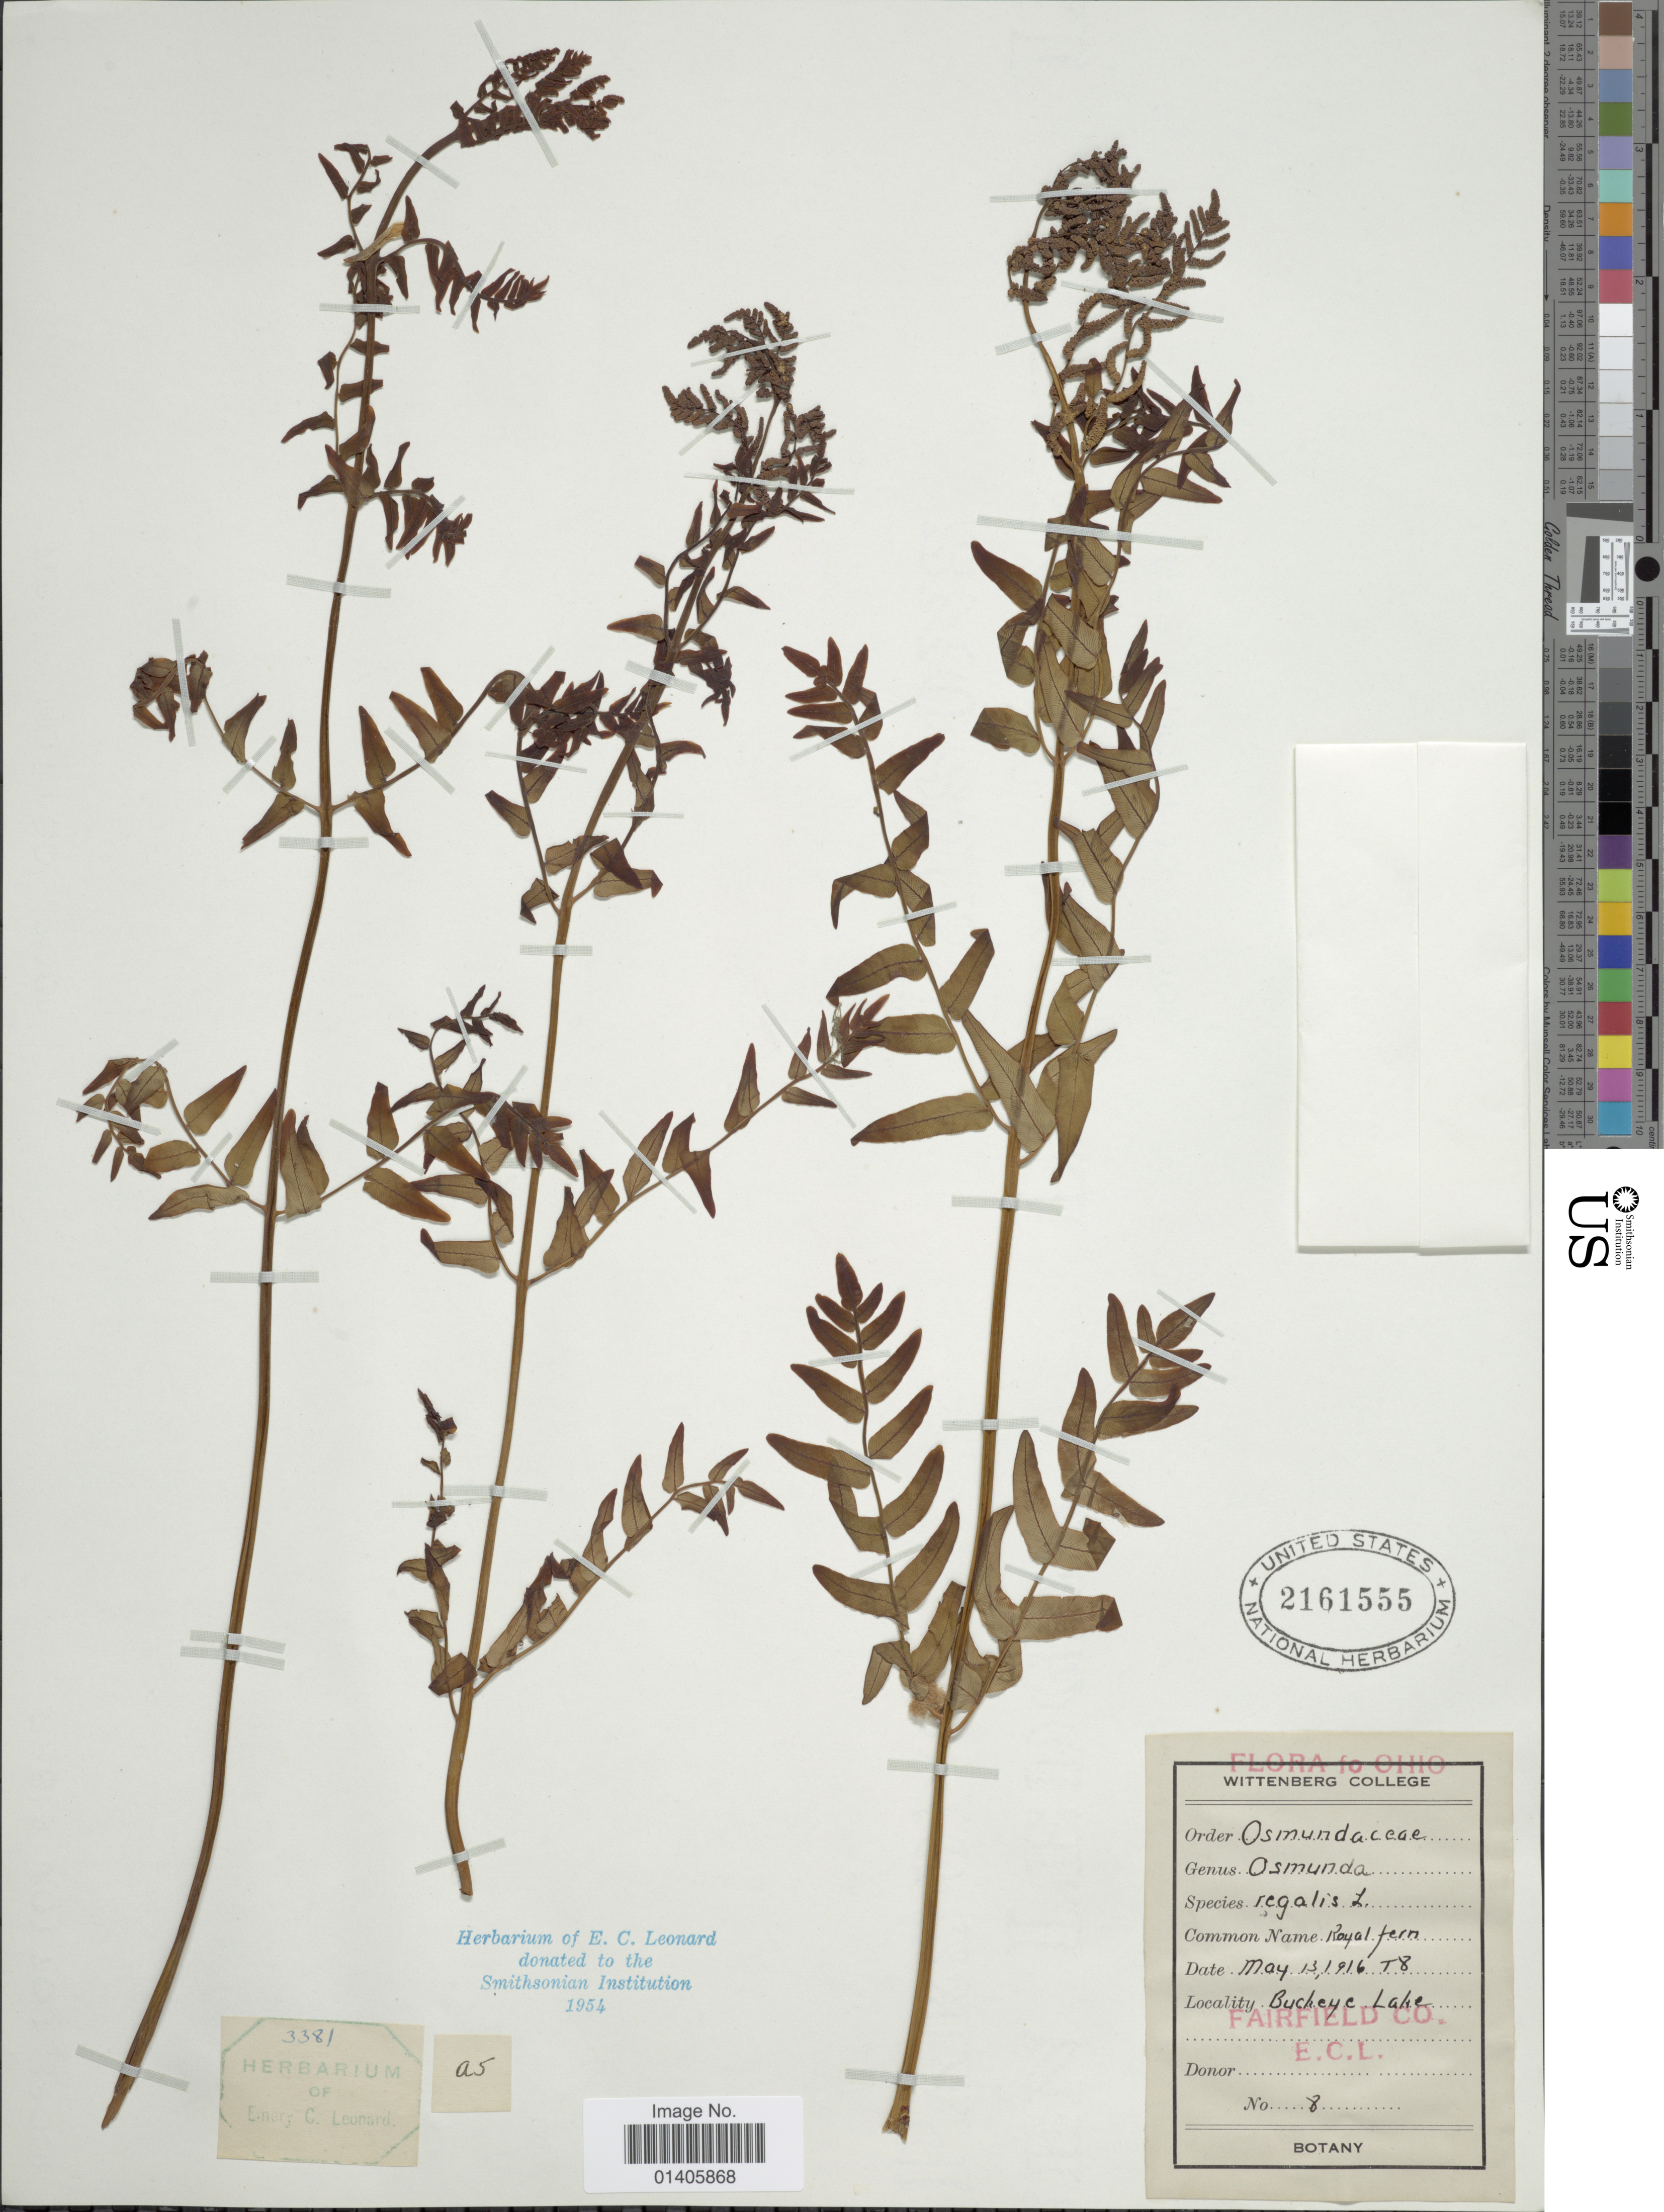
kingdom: Plantae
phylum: Tracheophyta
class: Polypodiopsida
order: Osmundales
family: Osmundaceae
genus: Osmunda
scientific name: Osmunda regalis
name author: L.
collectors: E. C. Leonard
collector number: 8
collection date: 1918-05-13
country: United States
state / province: Ohio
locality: Buck eye Lake, fairfield Co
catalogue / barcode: US 2161555